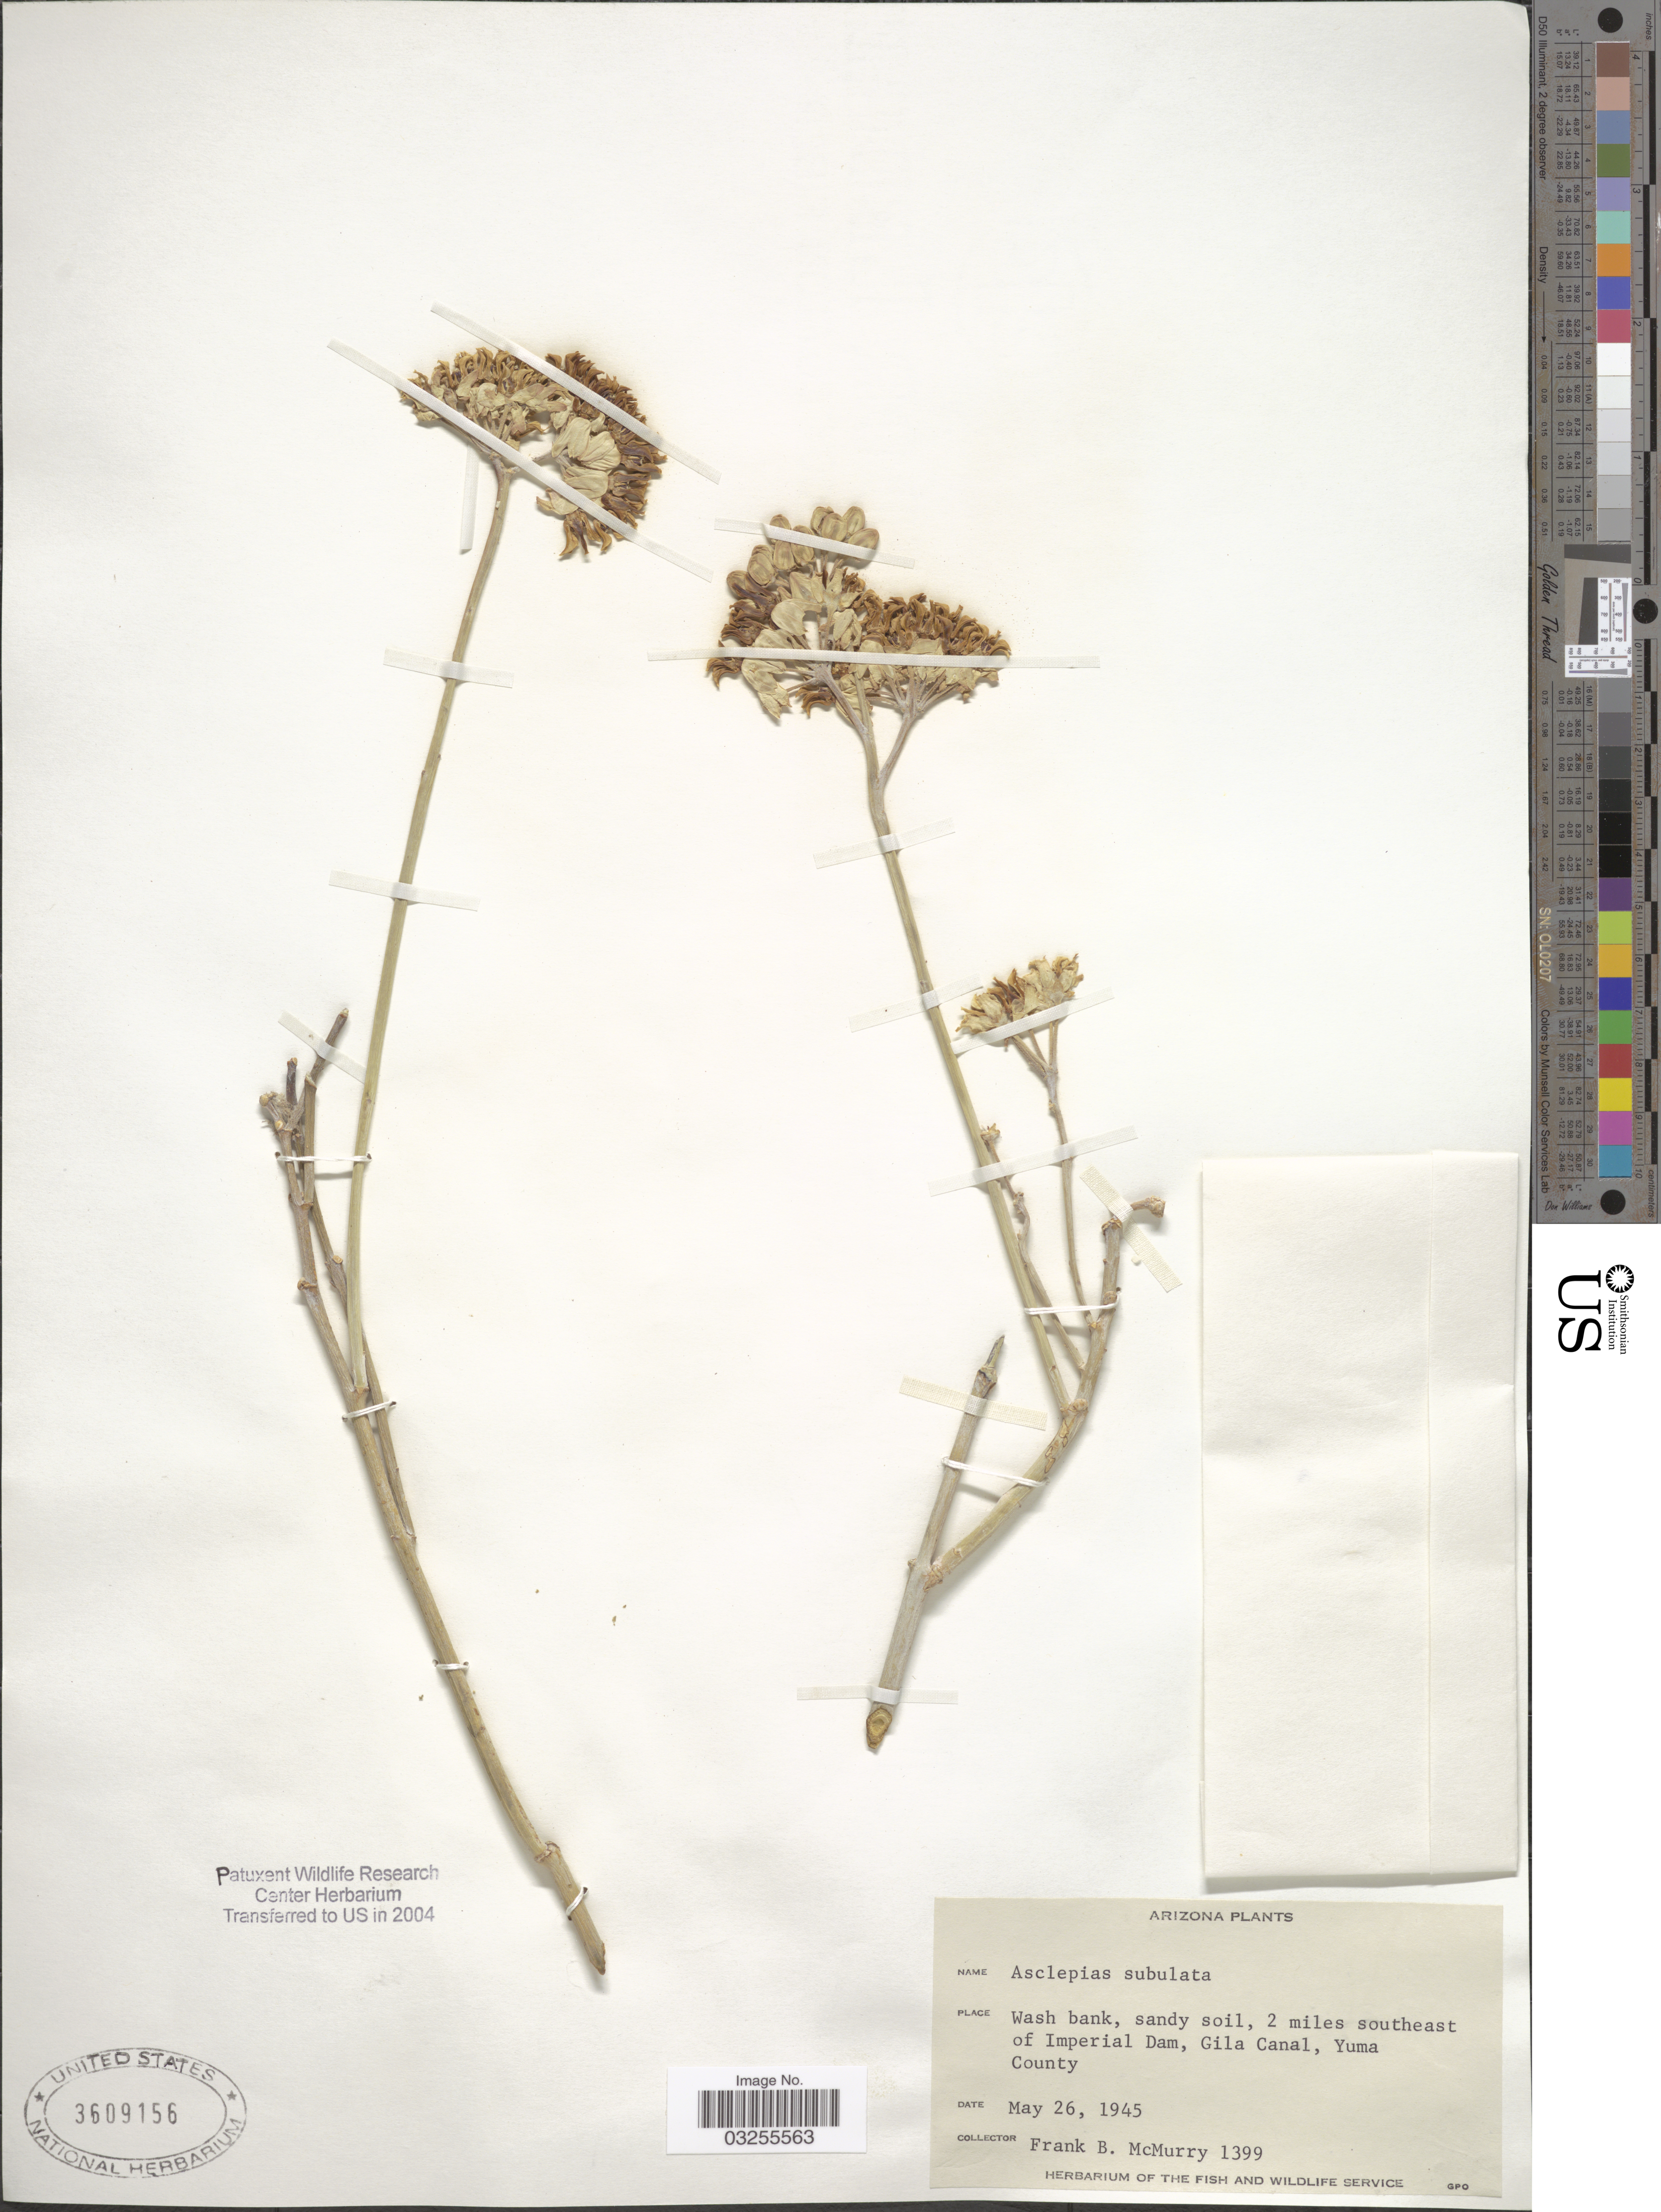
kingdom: Plantae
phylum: Tracheophyta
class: Magnoliopsida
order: Gentianales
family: Apocynaceae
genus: Asclepias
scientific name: Asclepias subulata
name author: Decne.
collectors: F. B. McMurry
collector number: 1399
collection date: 1945-05-26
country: United States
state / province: Arizona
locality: Wash bank, sandy soil, 2 miles southeast of Imperial Dam, Gila Canal, Yuma County.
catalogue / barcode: US 3609156